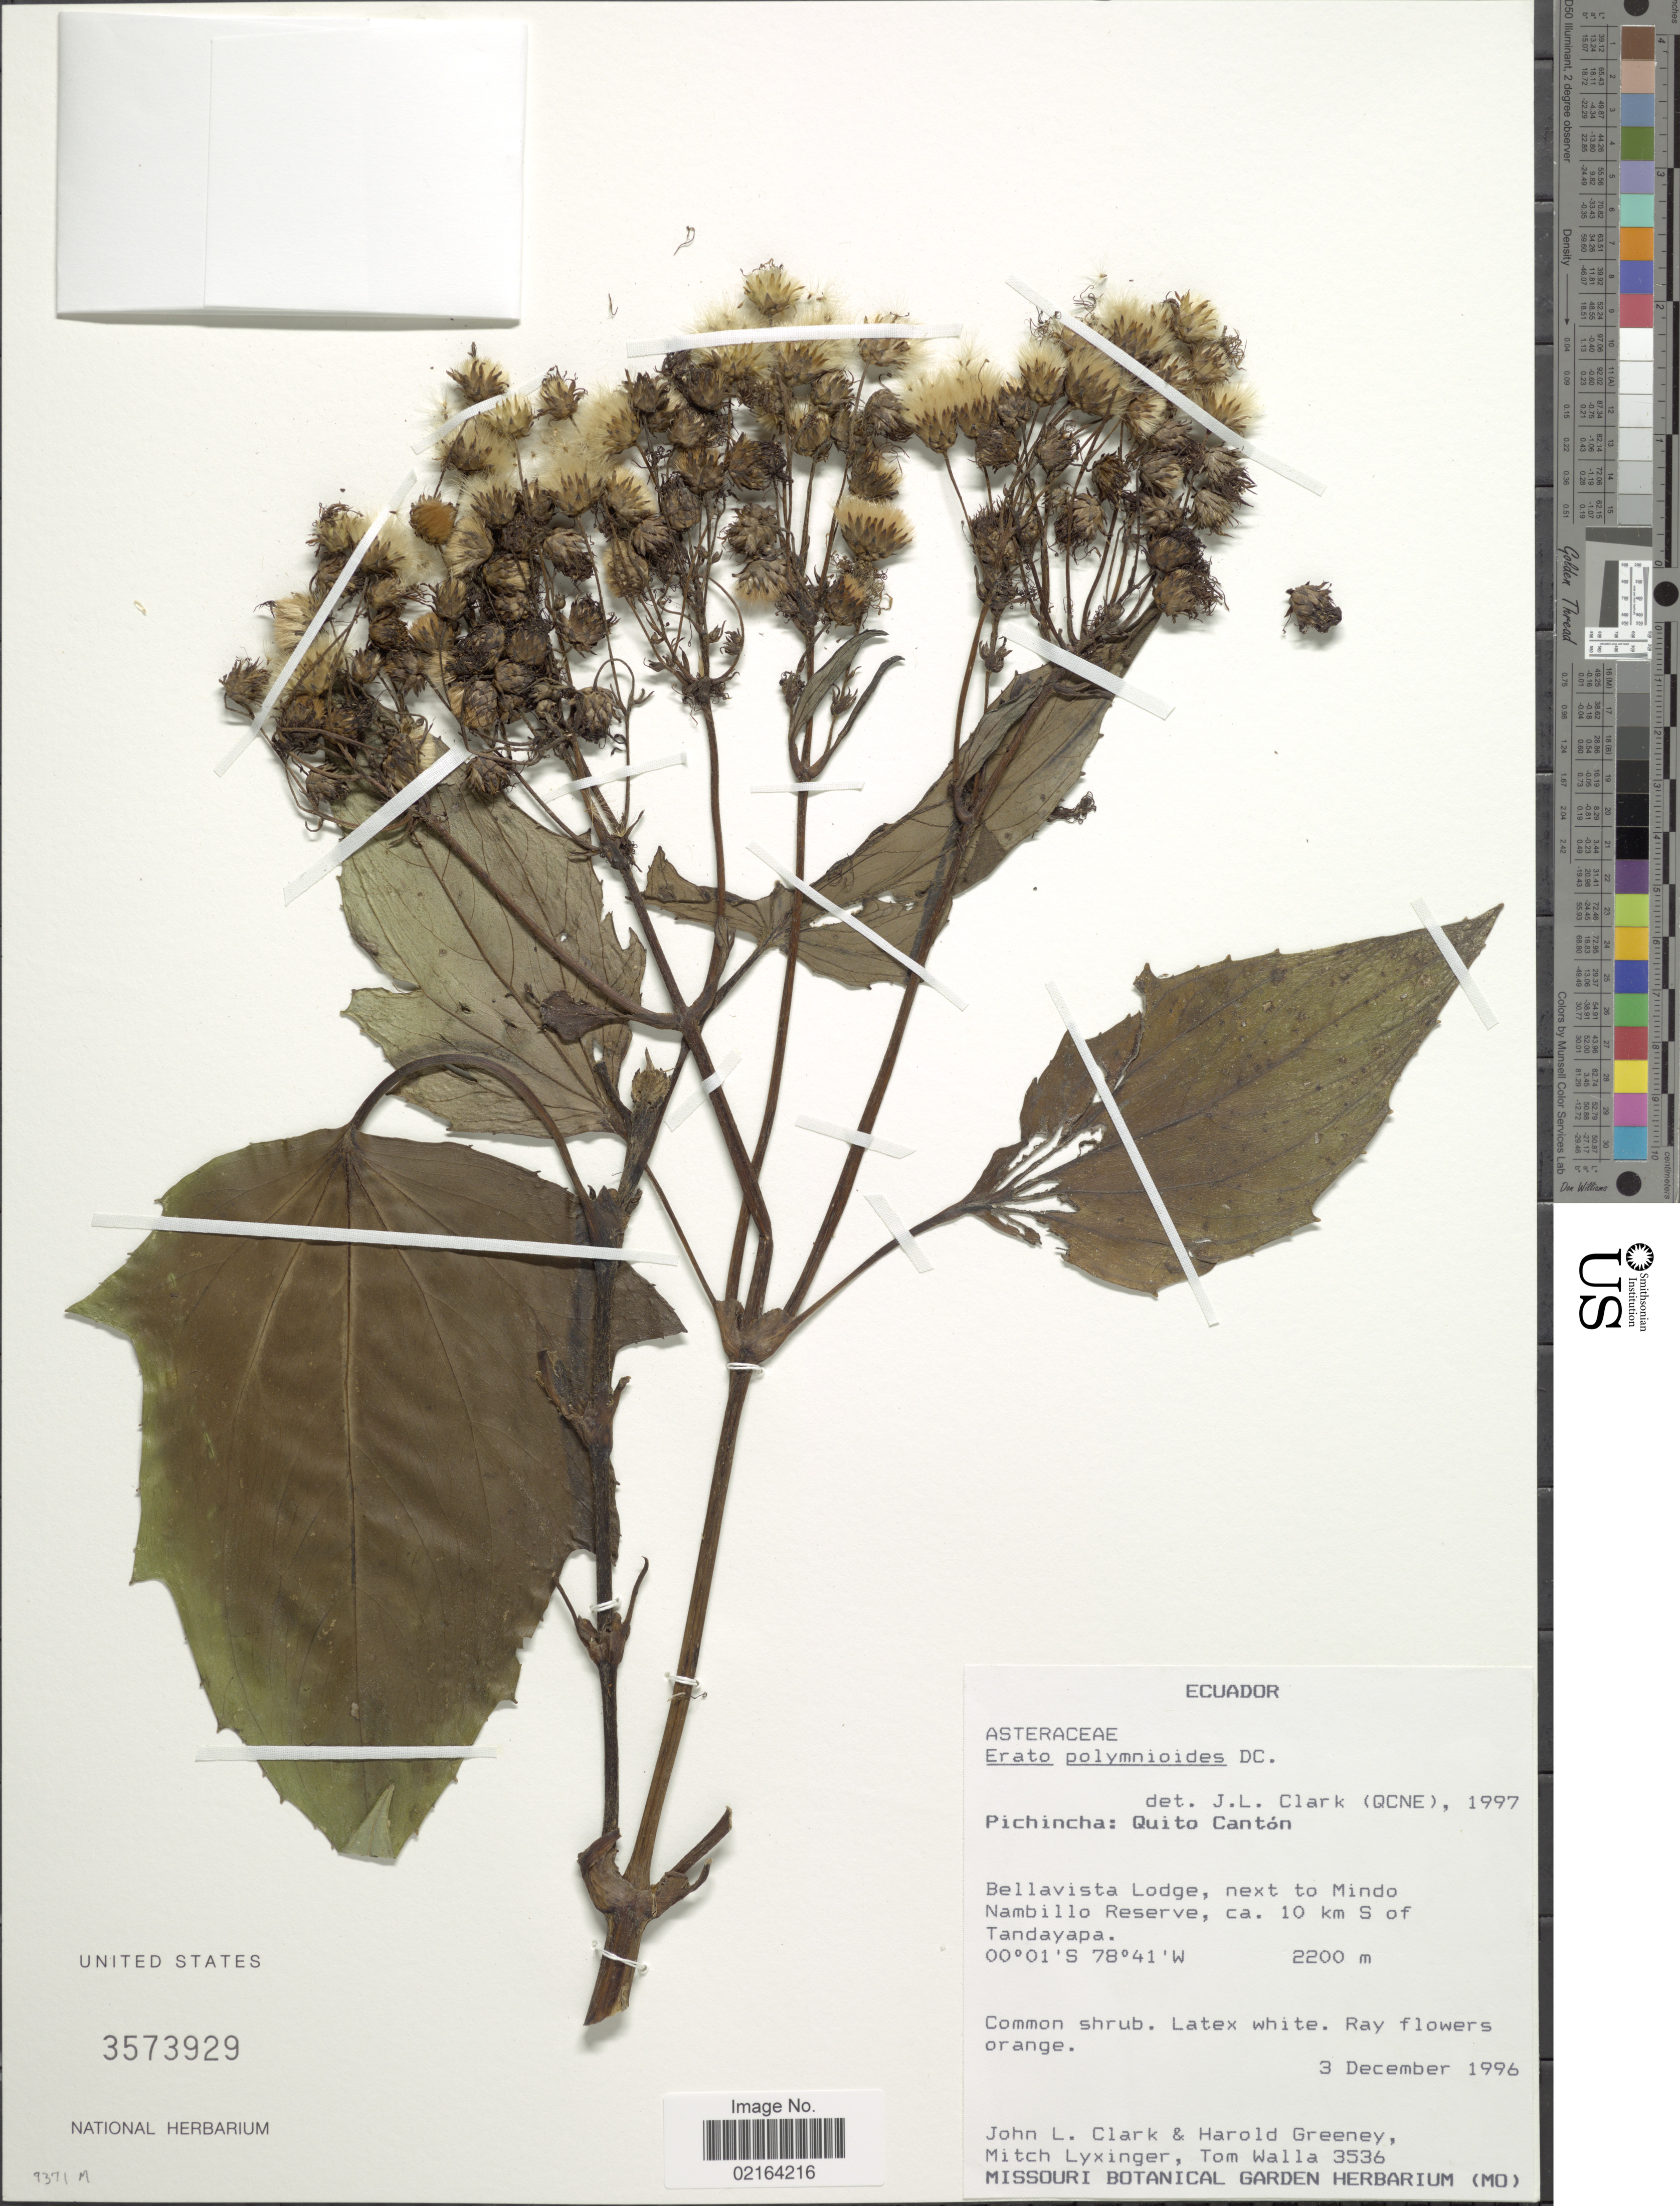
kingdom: Plantae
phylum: Tracheophyta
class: Magnoliopsida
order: Asterales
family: Asteraceae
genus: Erato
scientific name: Erato polymnioides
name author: DC.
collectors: J. L. Clark, H. Greeney, M. Lyxinger & T. Walla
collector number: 3536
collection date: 1996-12-03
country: Ecuador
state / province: Pichincha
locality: Pichincha: Quito Canton, Bellavista Lodge, next to Mindo Nambillo Reserva, 10 km S of Tandayapa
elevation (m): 2200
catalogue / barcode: US 3573929